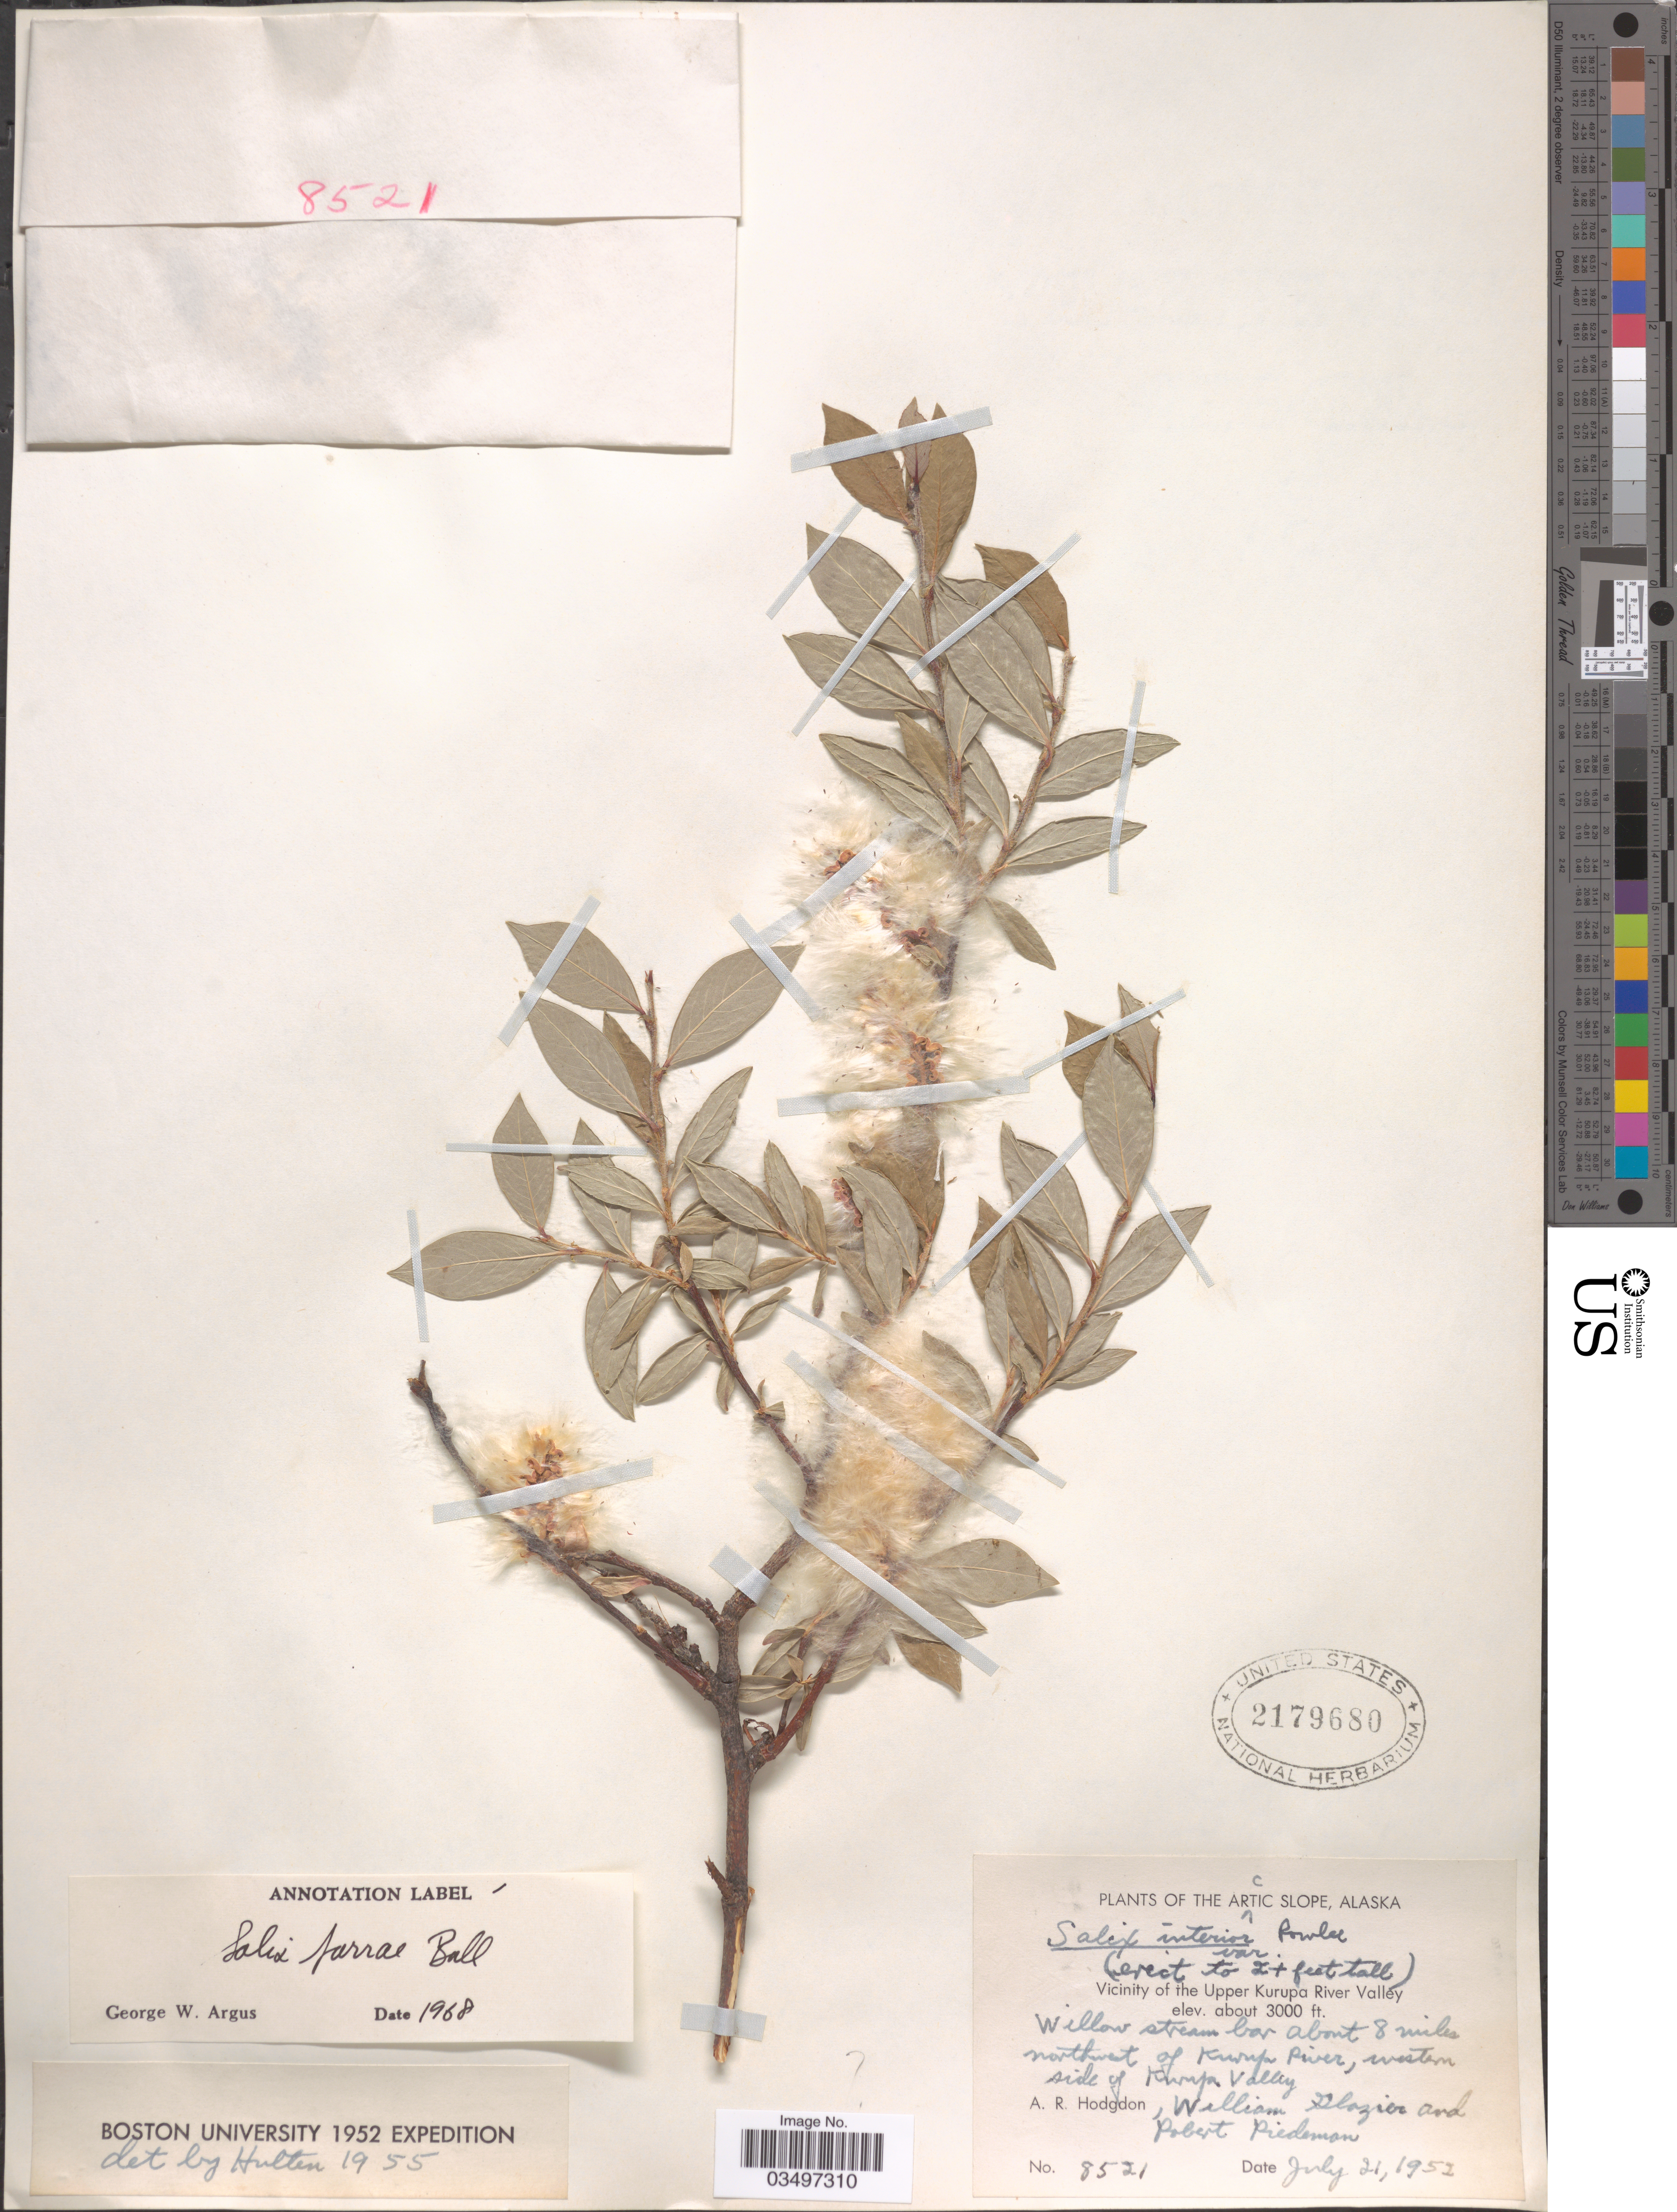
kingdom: Plantae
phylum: Tracheophyta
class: Magnoliopsida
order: Malpighiales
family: Salicaceae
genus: Salix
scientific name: Salix farrae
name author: C.R. Ball in Standl.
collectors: A. R. Hodgdon, W. Glazier & R. Piedeman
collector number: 8521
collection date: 1952-07-21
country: United States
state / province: Alaska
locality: The Arctic Slope, Vicinity of the Upper Kurupa River Valley. Willow stream bar about 8 miles northwest of Kurupa River, western side of Kurupa Valley.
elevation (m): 914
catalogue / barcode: US 2179680